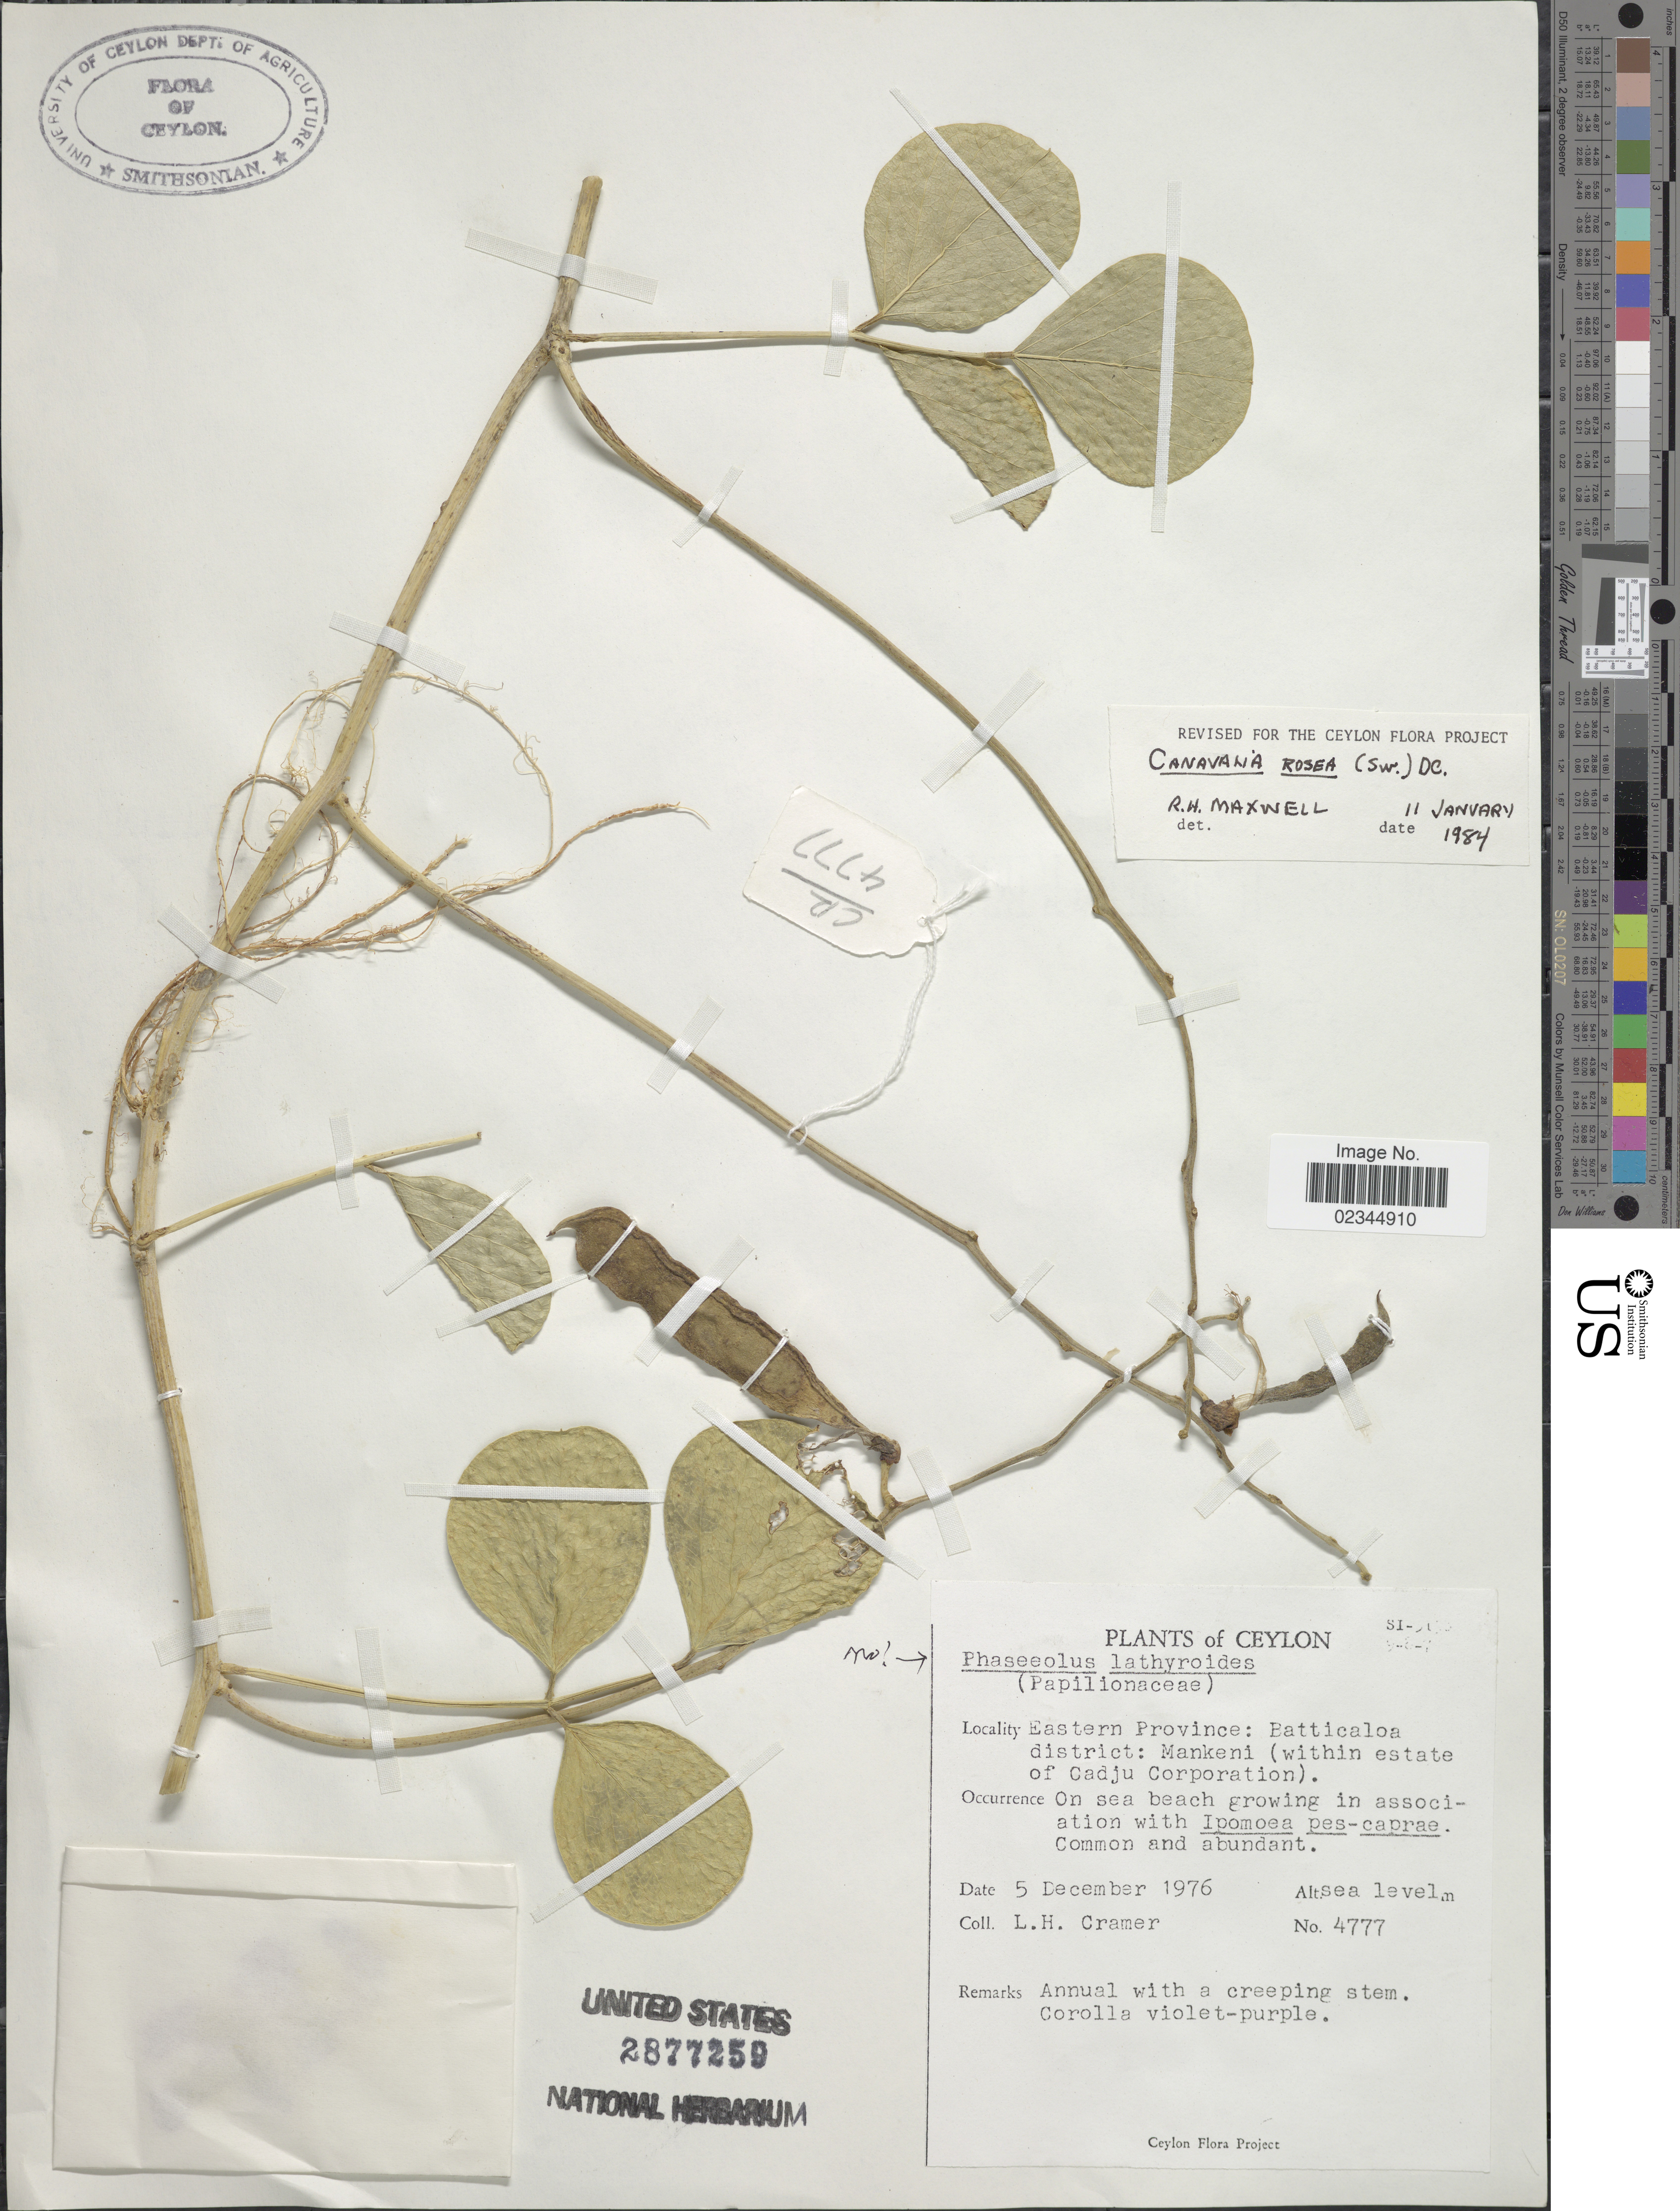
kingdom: Plantae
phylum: Tracheophyta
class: Magnoliopsida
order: Fabales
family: Fabaceae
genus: Canavalia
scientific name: Canavalia rosea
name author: (Sw.) DC.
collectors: L. H. Cramer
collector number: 4777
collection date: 1976-12-05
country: Sri Lanka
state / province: Eastern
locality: Ceylon, Batticaloa District, Mankeni (within estate of Cadju Corporation)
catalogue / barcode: US 2877259